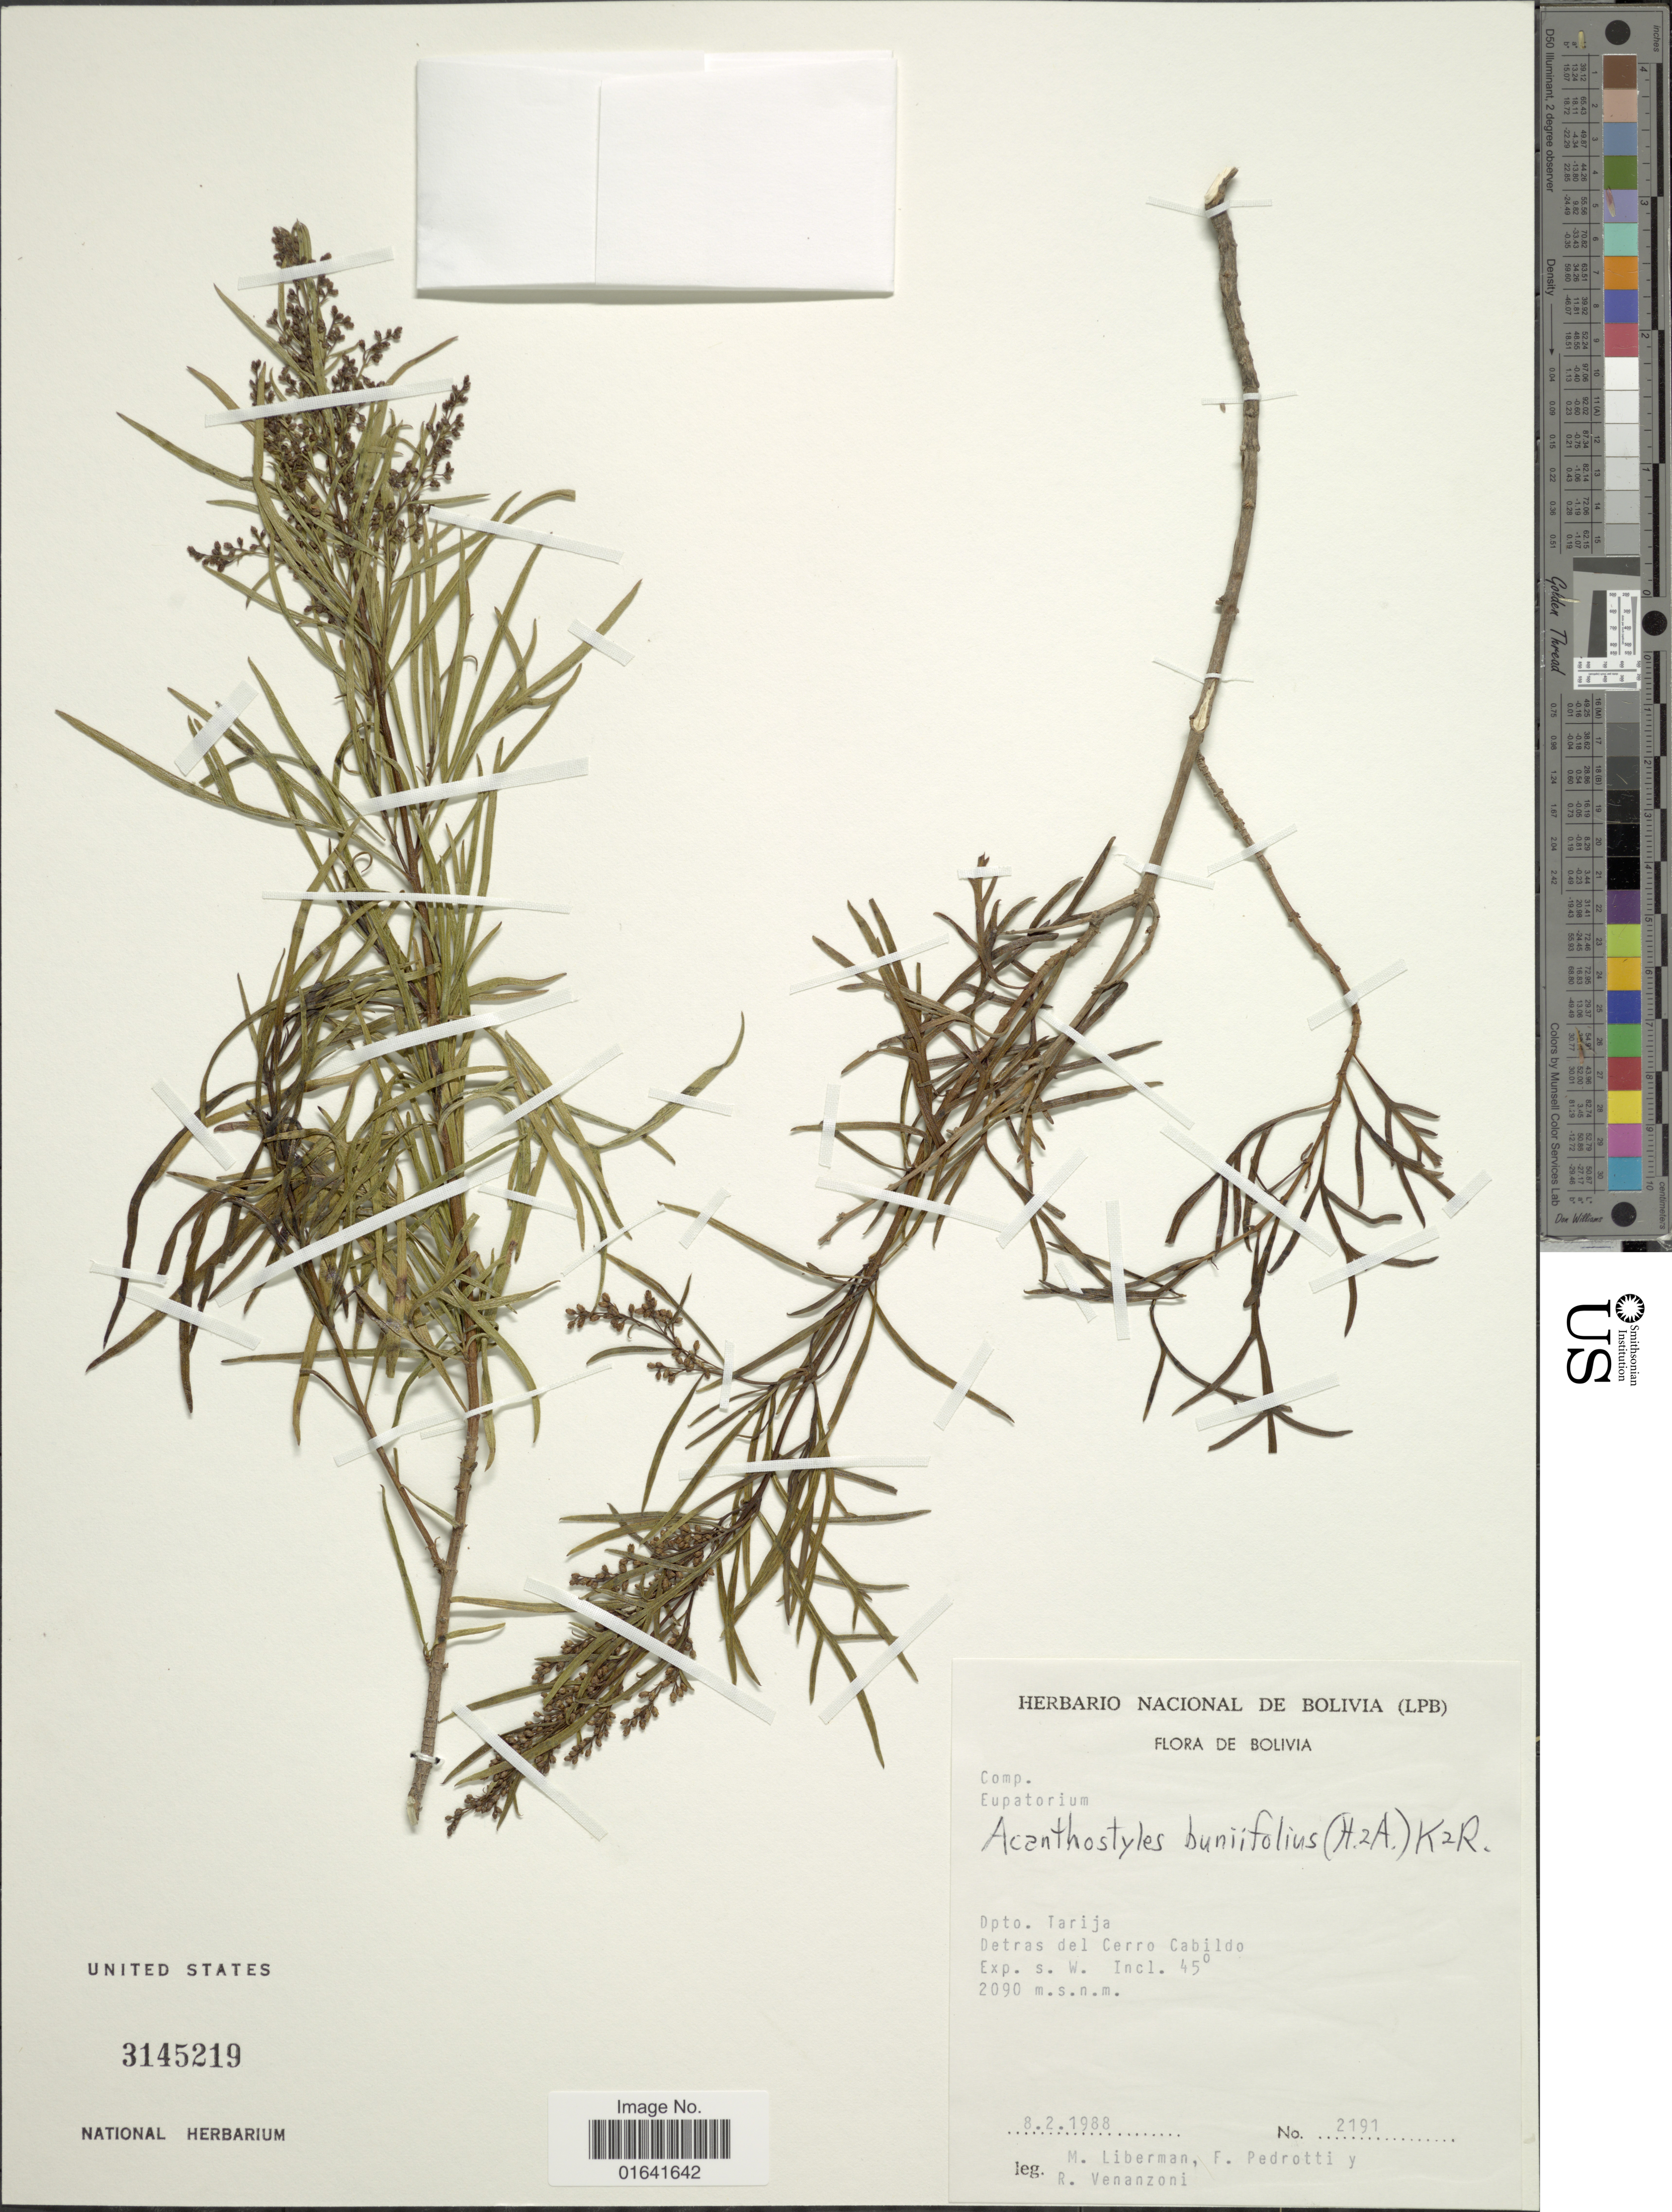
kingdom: Plantae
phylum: Tracheophyta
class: Magnoliopsida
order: Asterales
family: Asteraceae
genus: Acanthostyles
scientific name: Acanthostyles buniifolius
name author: (Hook. & Arn.) R.M. King & H. Rob.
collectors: M. Liberman, F. Pedrotti & R. Venanzoni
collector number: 2191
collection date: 1988-02-08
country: Bolivia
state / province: Tarija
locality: Dpto. Tarija, Detras del Cerro Cabildo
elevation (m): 2090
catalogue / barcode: US 3145219